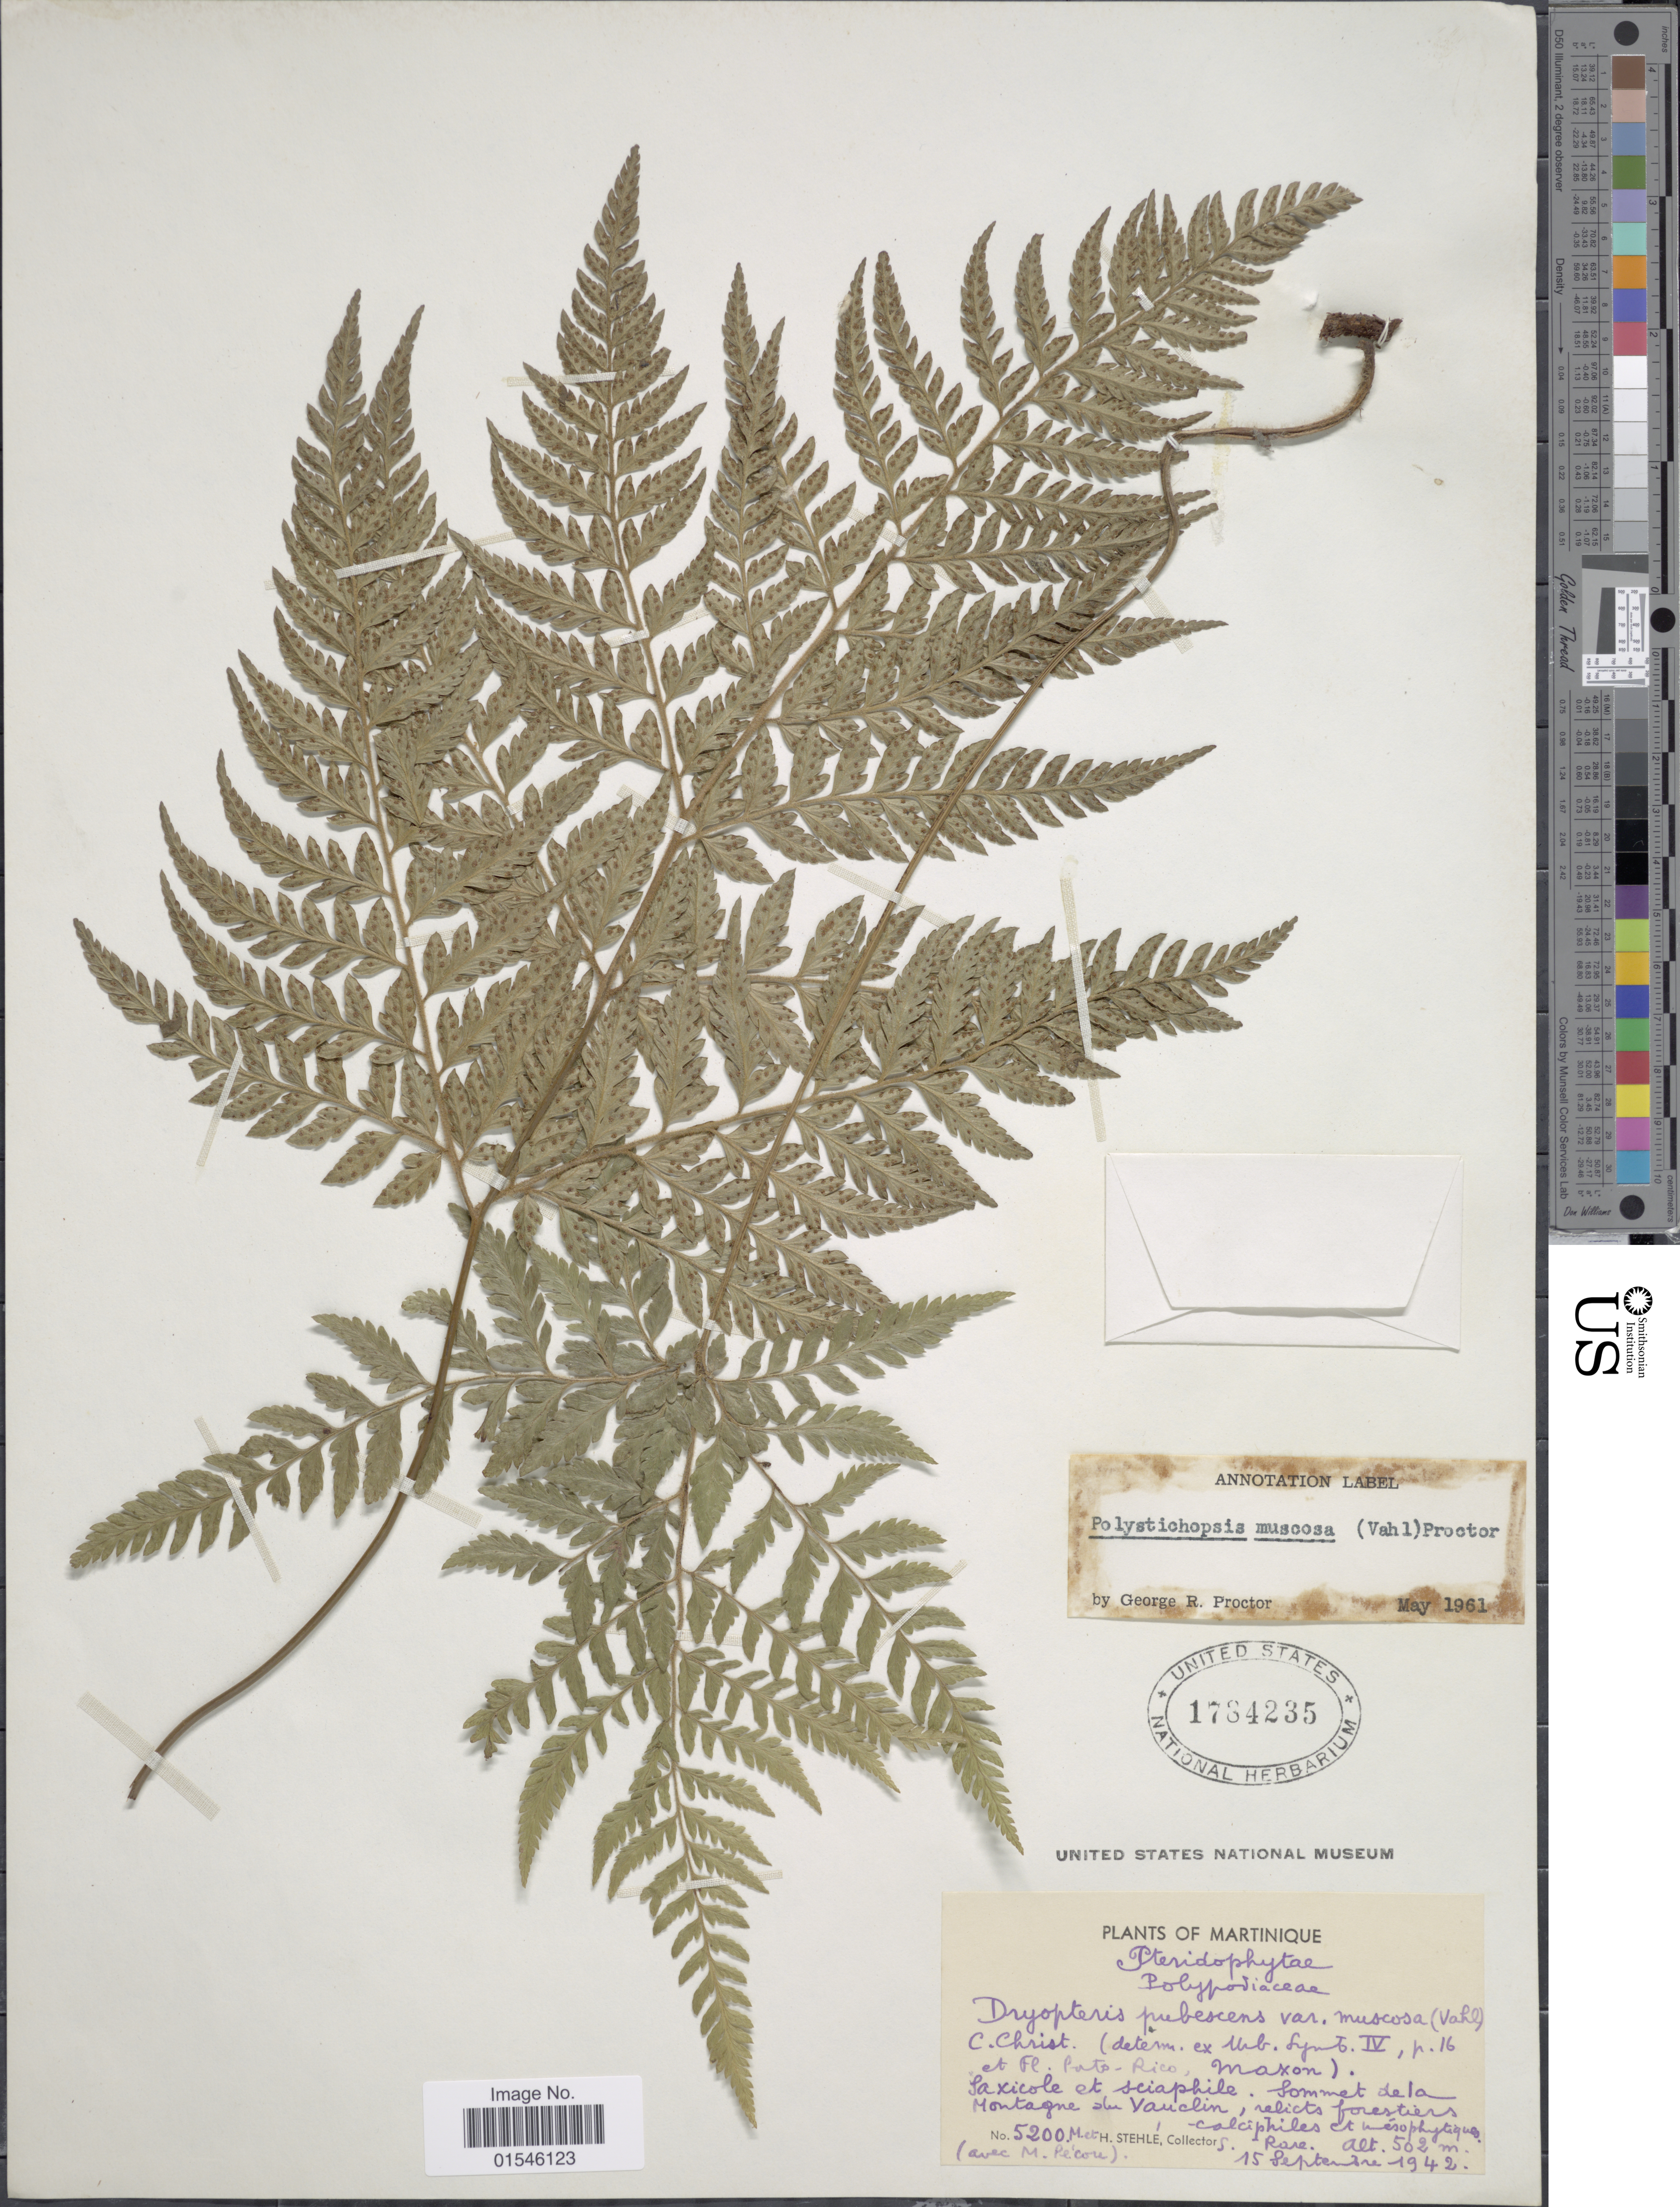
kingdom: Plantae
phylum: Tracheophyta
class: Polypodiopsida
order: Polypodiales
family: Dryopteridaceae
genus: Polystichopsis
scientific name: Polystichopsis pubescens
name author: (L.) C.V. Morton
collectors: M. Stehlé & H. Stehlé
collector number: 5200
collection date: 1942-09-15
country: Martinique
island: Martinique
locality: Sommet de la Montagne du Vauclin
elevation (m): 502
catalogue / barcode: US 1784235